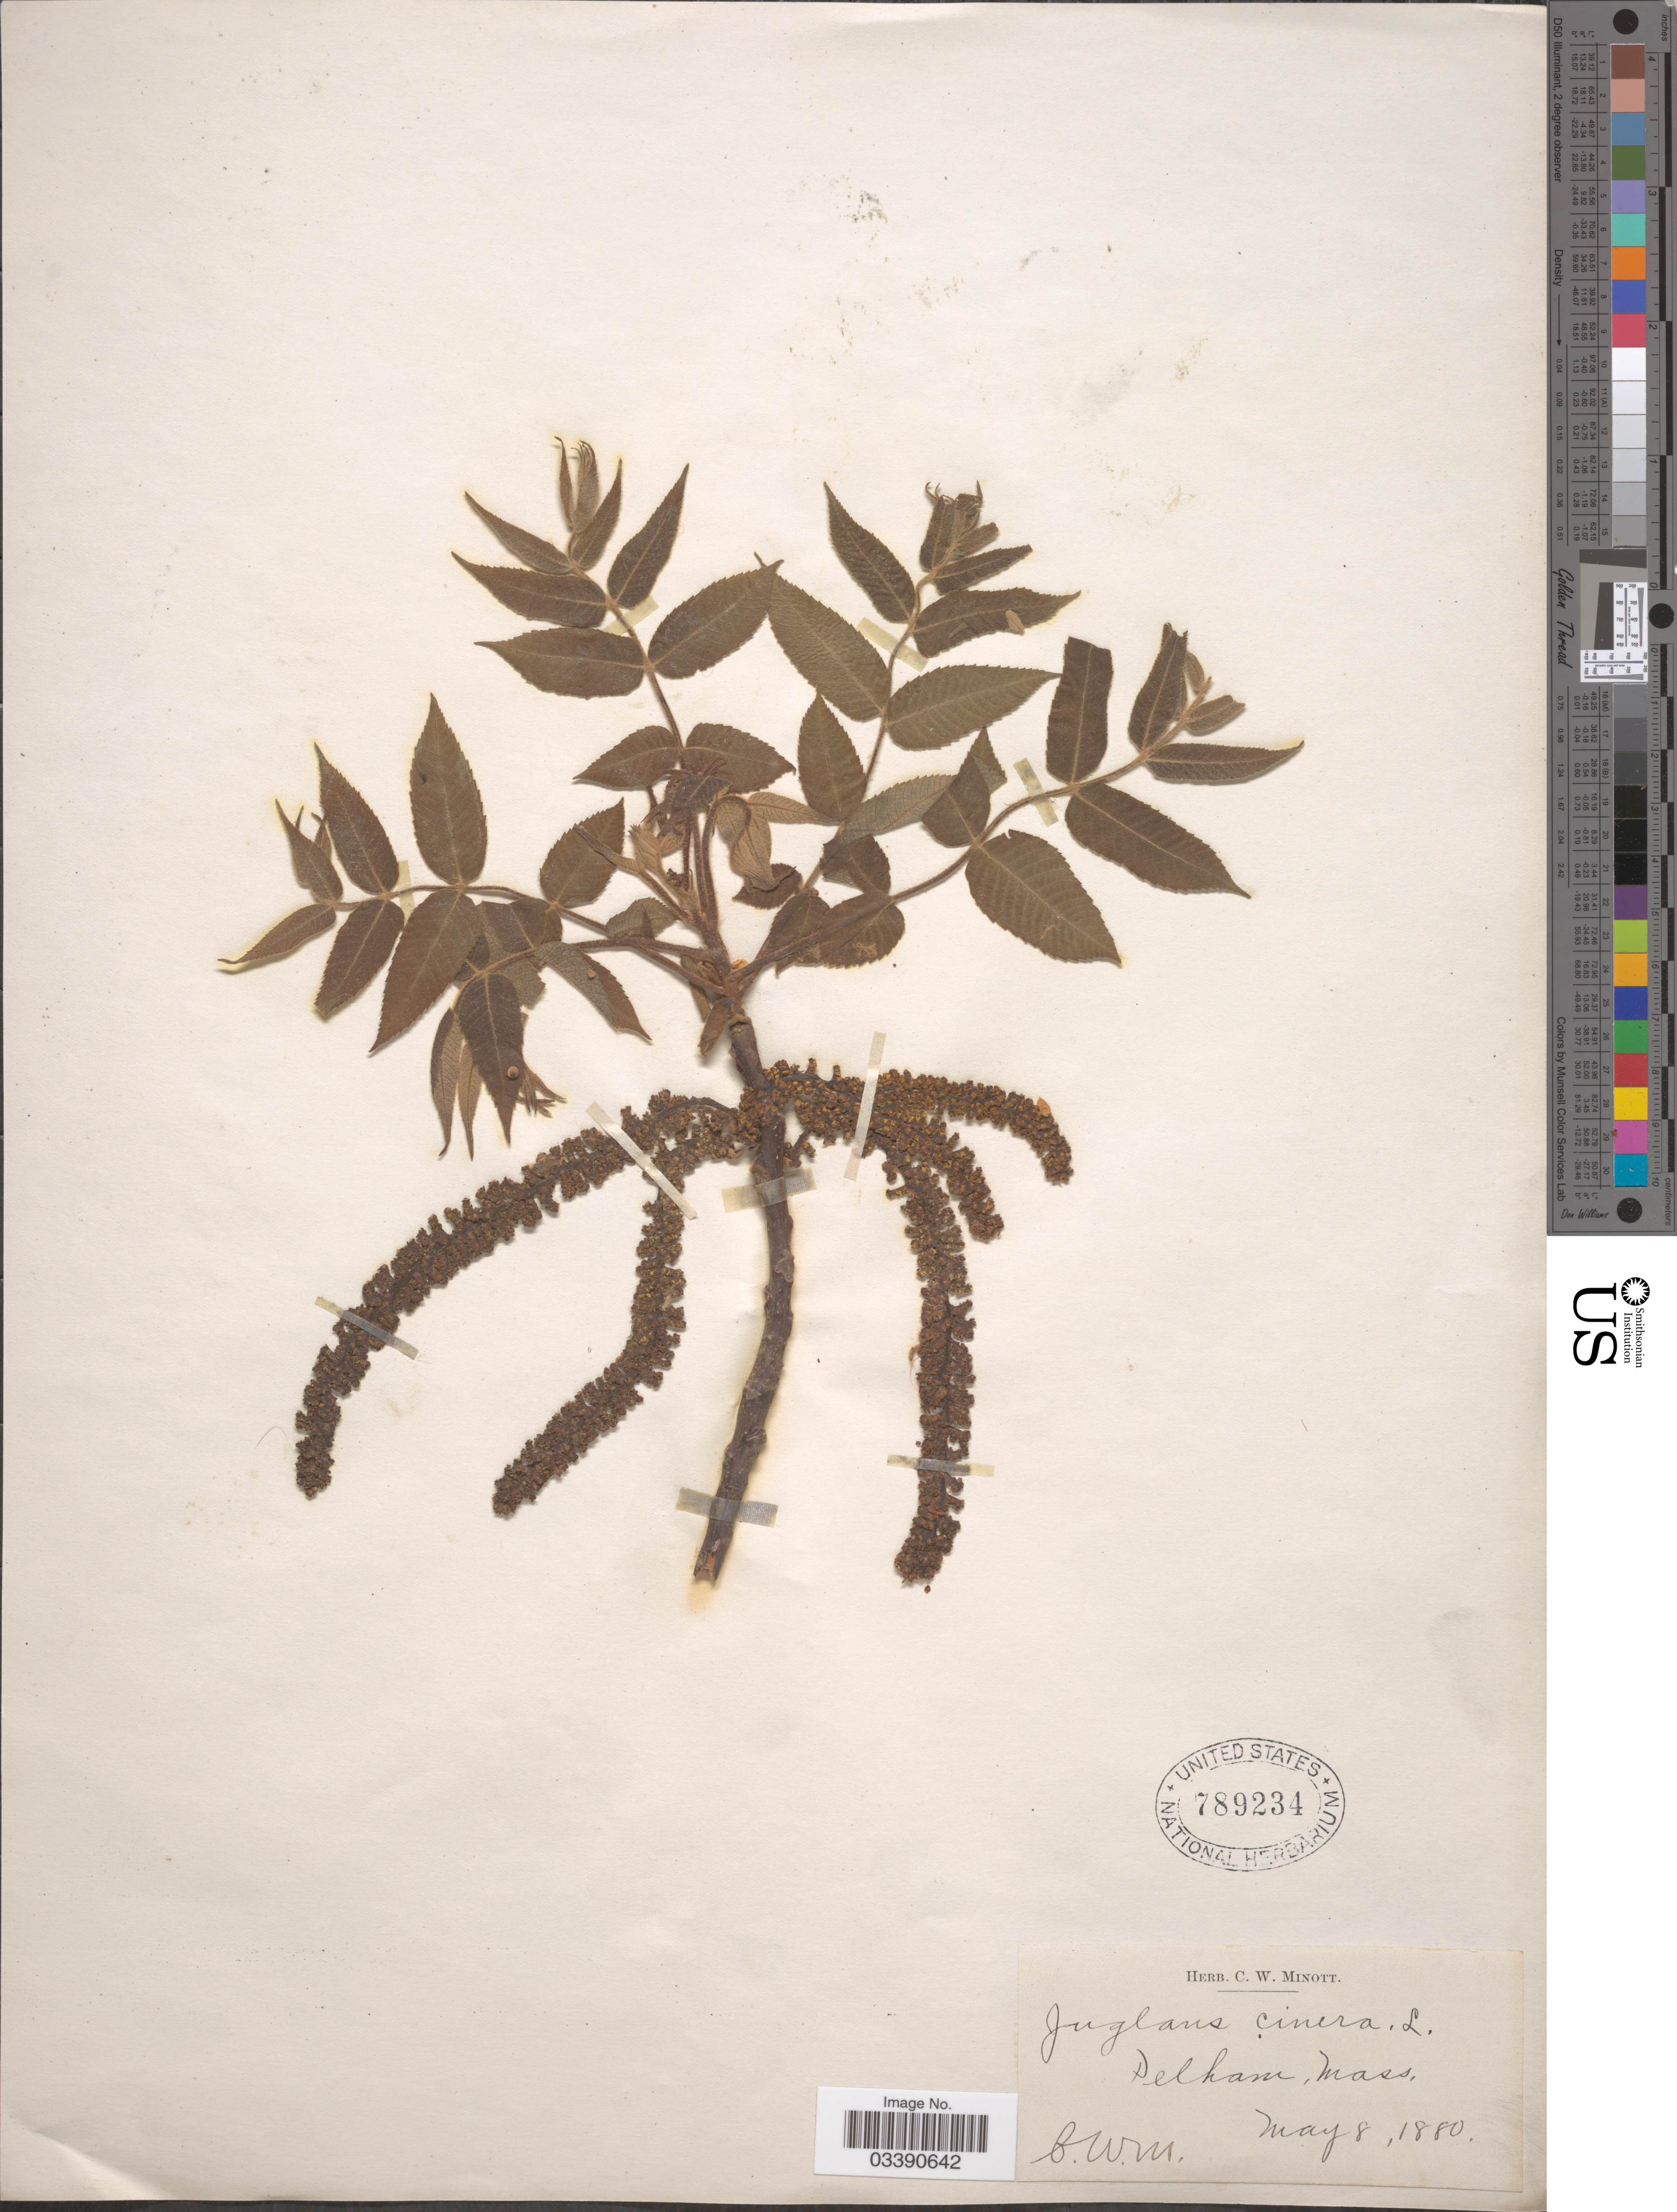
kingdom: Plantae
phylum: Tracheophyta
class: Magnoliopsida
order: Fagales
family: Juglandaceae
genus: Juglans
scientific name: Juglans cinerea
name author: L.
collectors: C. Minott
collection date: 1880-05-08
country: United States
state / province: Massachusetts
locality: Pelham.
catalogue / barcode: US 789234